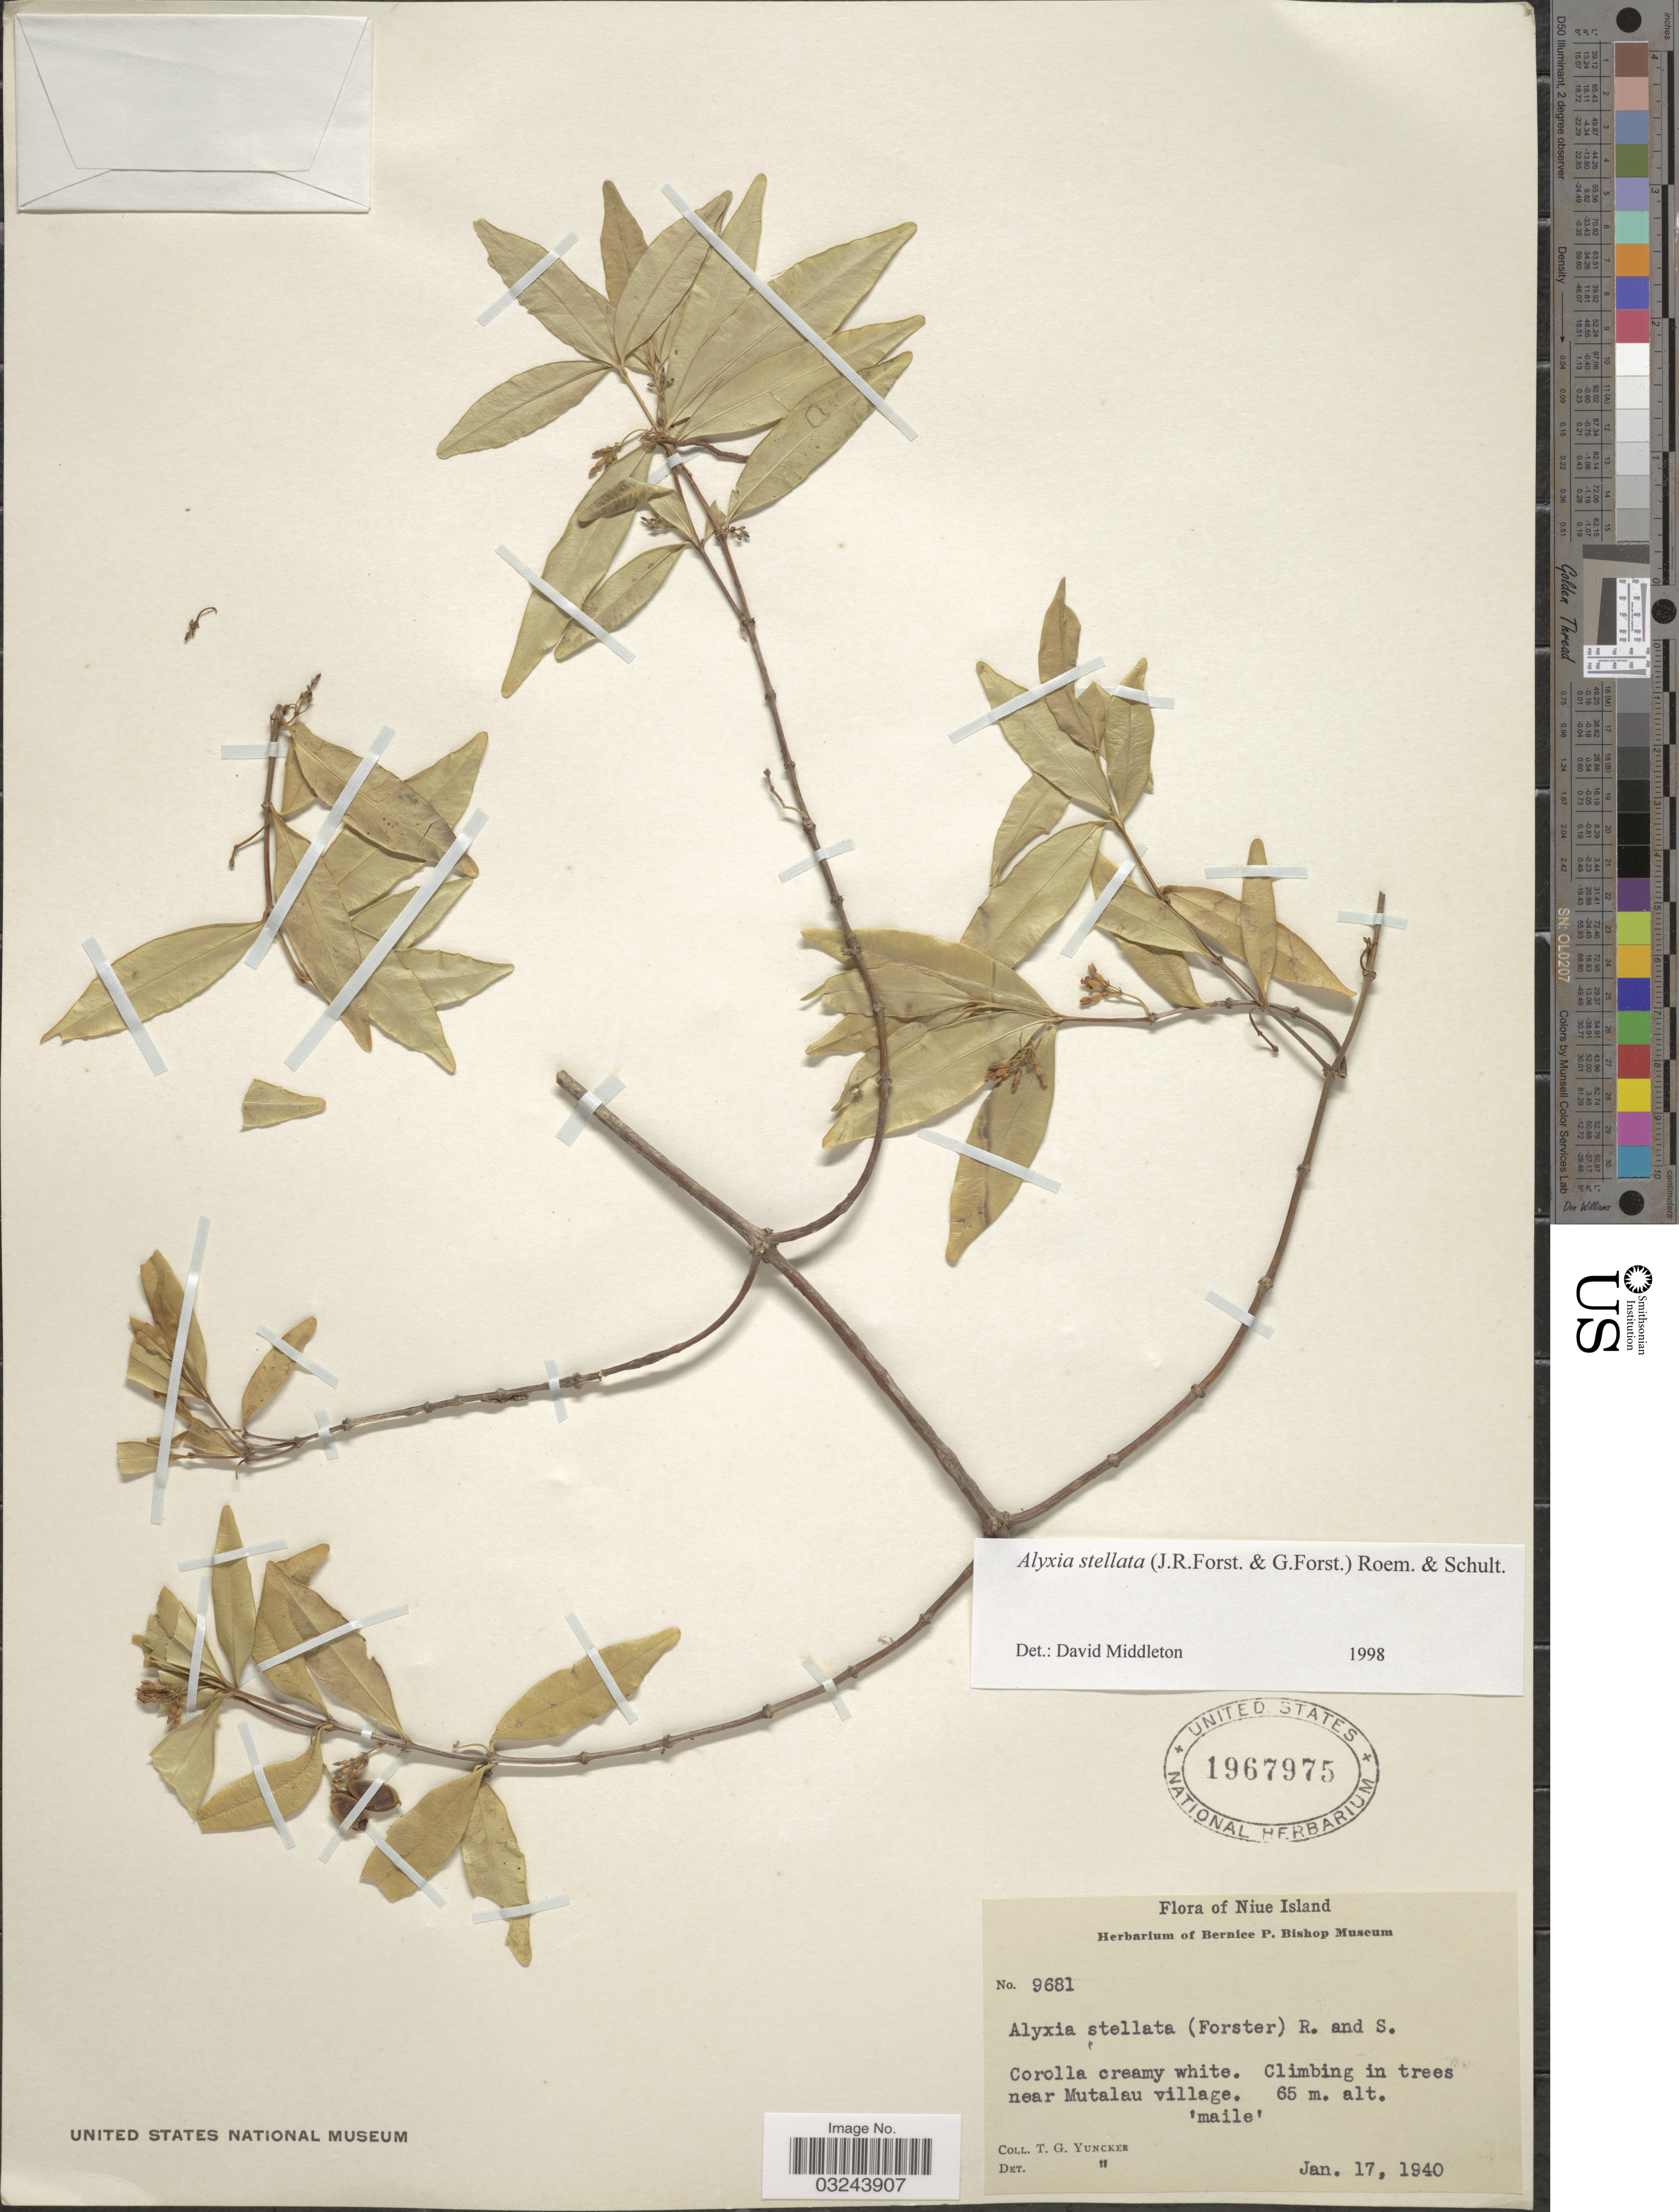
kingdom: Plantae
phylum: Tracheophyta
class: Magnoliopsida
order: Gentianales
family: Apocynaceae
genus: Alyxia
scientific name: Alyxia stellata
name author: (J.R. Forst. & G. Forst.) Roem. & Schult.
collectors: T. G. Yuncker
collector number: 9681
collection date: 1940-01-17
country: Niue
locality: Niue Island. Near Mutalau village.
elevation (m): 65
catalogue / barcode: US 1967975